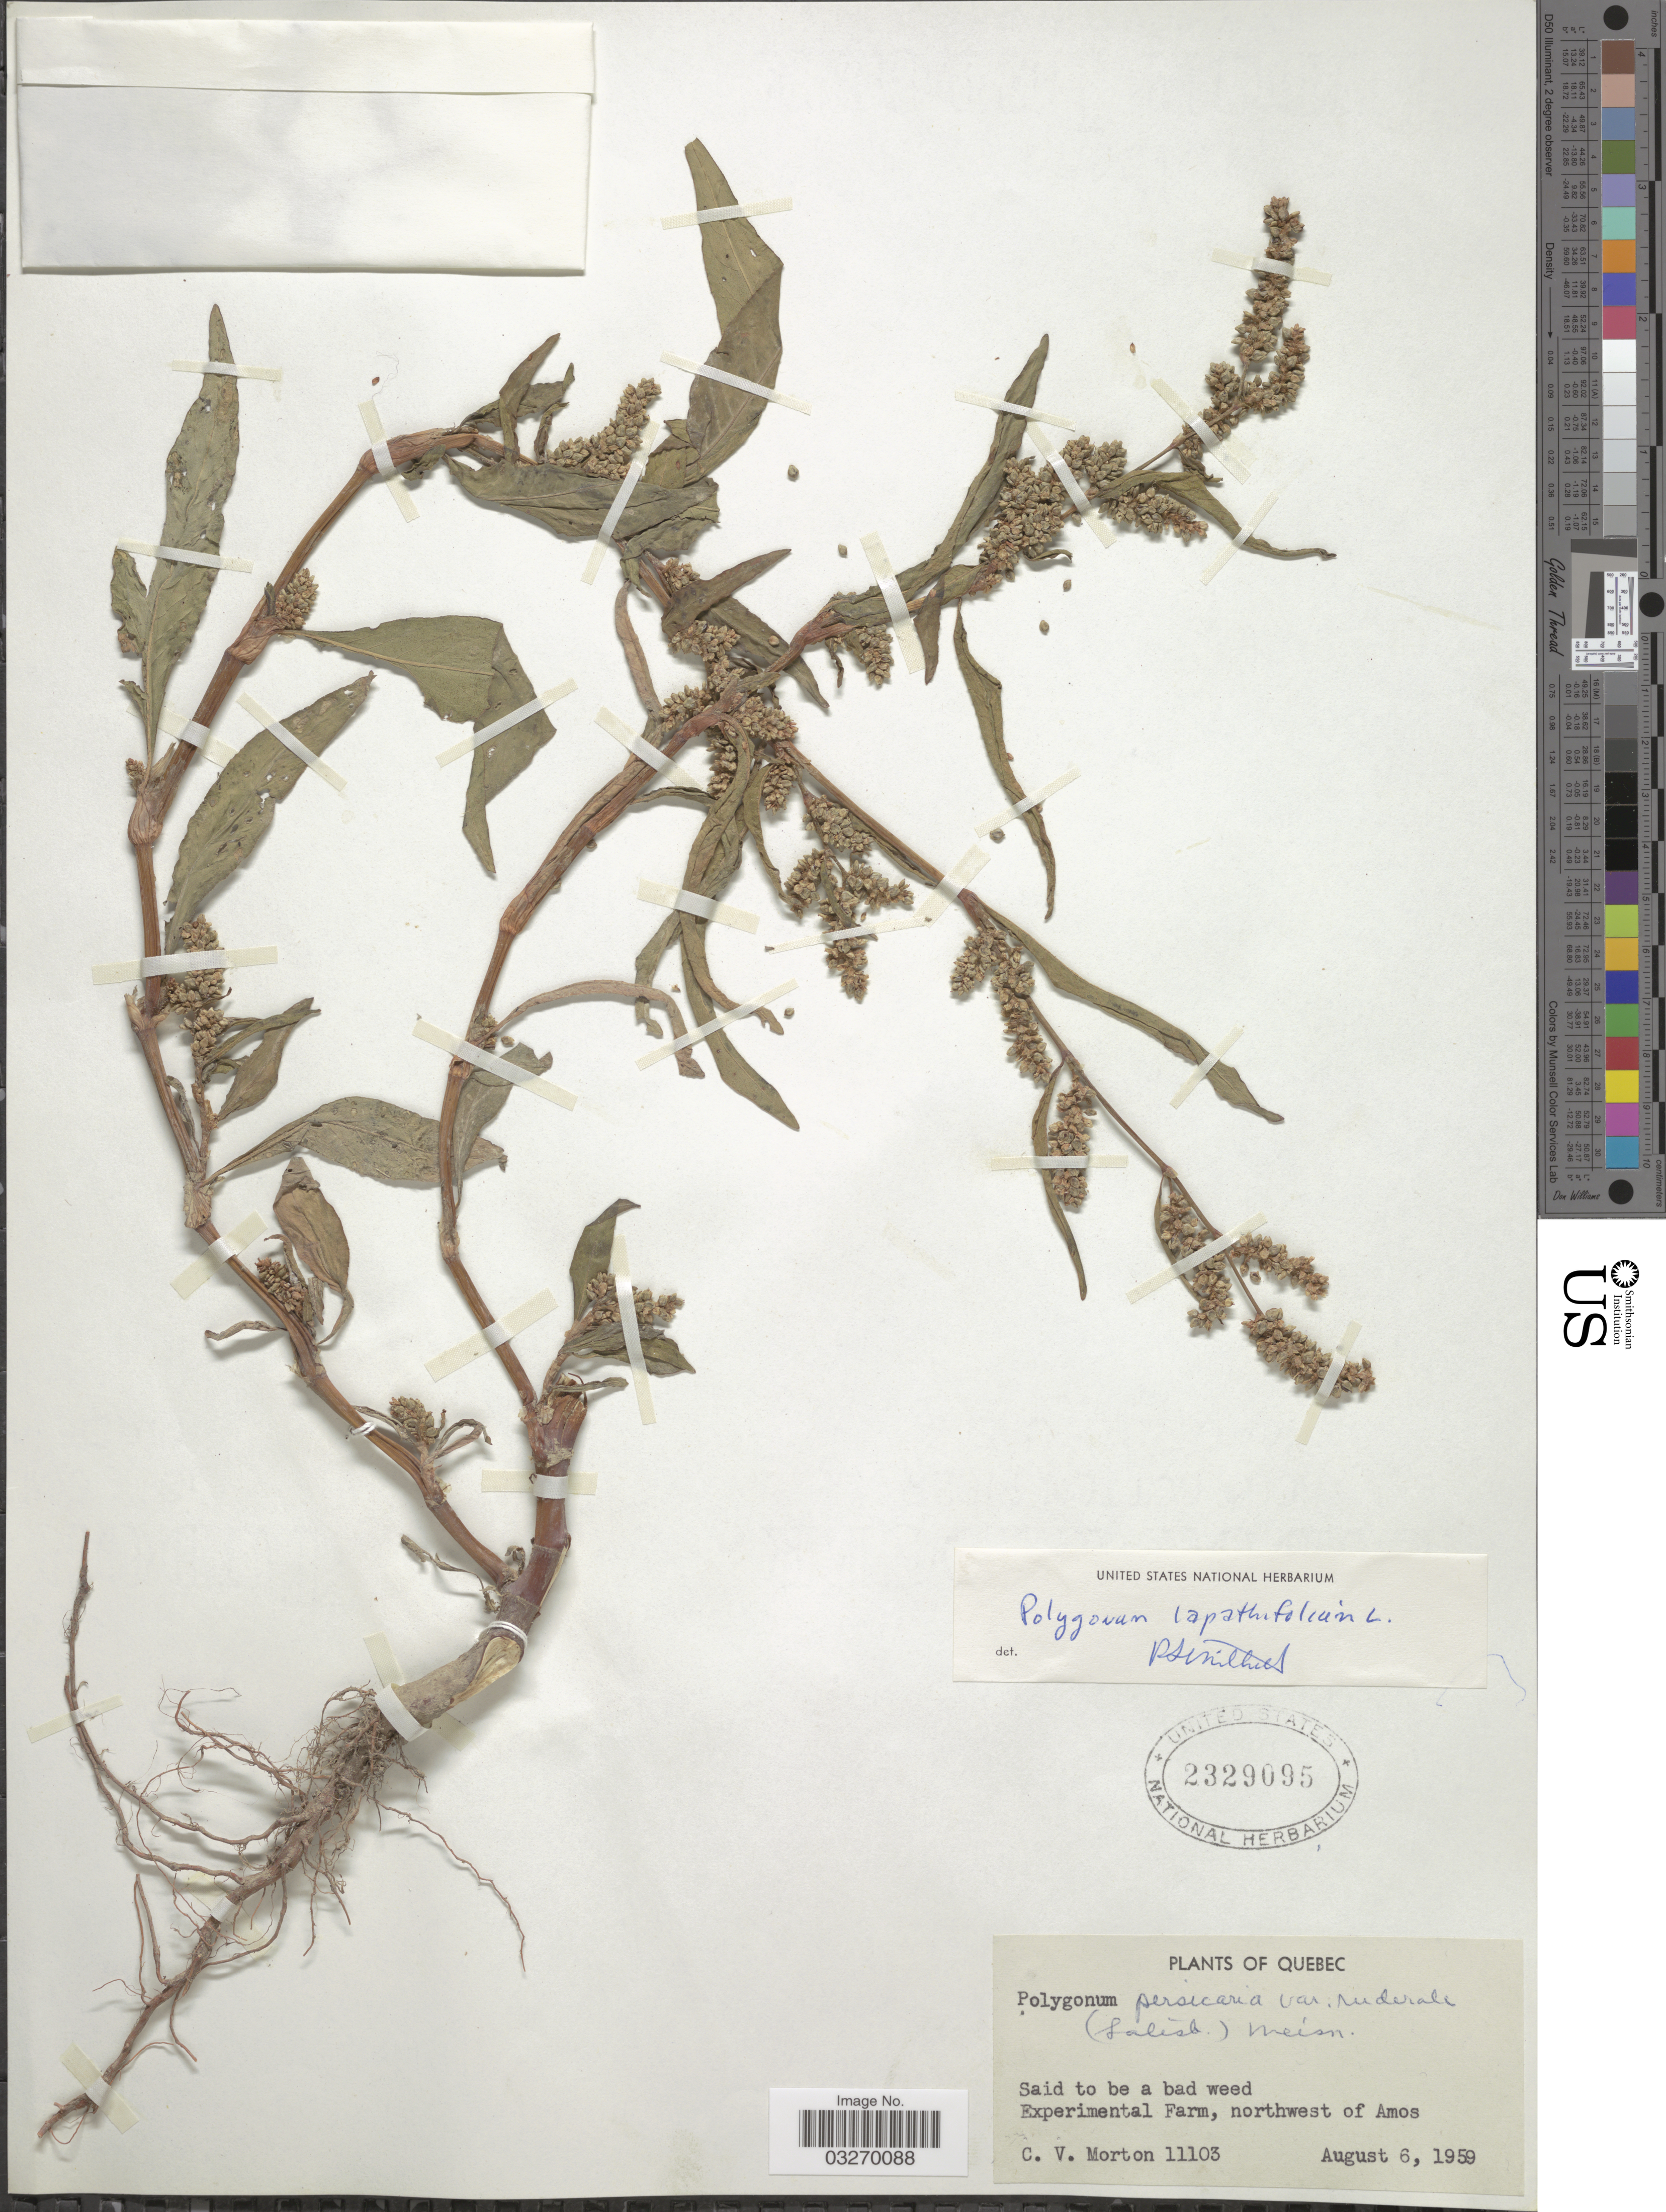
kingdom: Plantae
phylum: Tracheophyta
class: Magnoliopsida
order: Caryophyllales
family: Polygonaceae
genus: Persicaria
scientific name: Persicaria lapathifolia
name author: (L.) Delarbre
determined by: Atha, D. E.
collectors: C. V. Morton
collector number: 11103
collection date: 1959-08-06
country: Canada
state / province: Quebec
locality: Experimental Farm, northwest of Amos.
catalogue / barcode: US 2329095